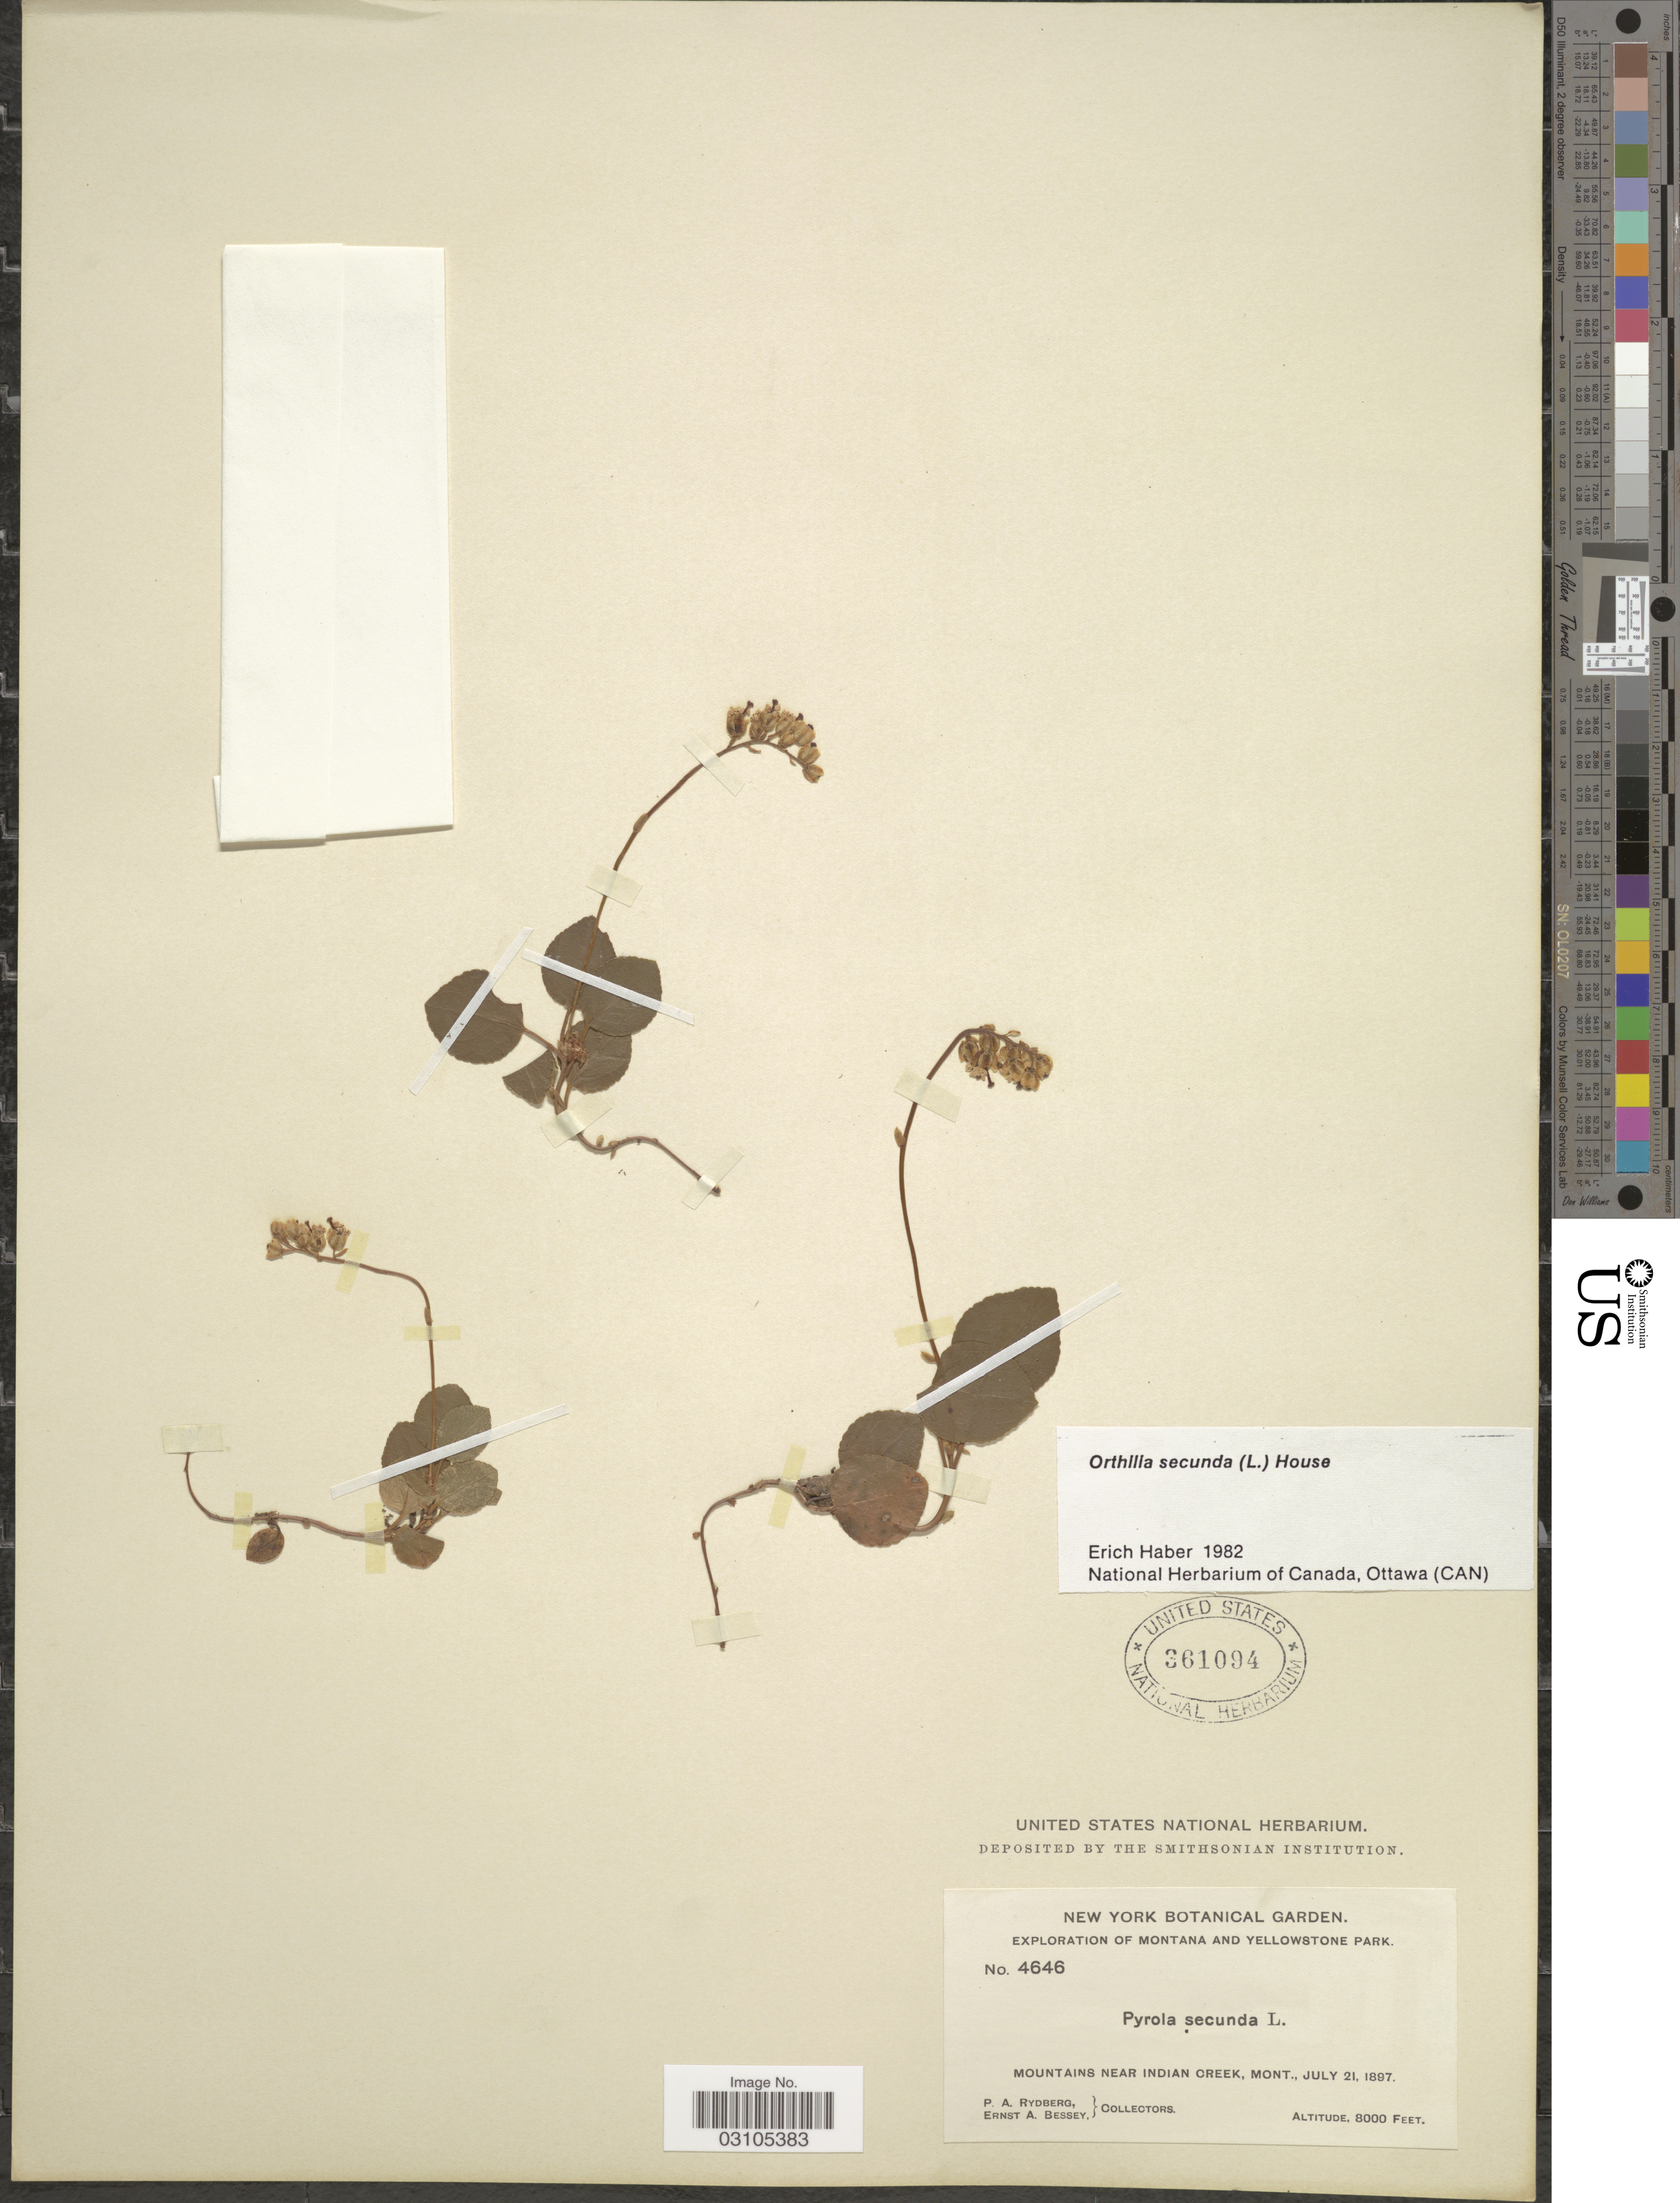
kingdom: Plantae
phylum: Tracheophyta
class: Magnoliopsida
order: Ericales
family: Ericaceae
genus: Orthilia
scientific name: Orthilia secunda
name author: (L.) House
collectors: P. A. Rydberg & E. A. Bessey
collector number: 4646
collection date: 1897-07-21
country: United States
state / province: Montana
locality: Yellowstone Park. Mountains near Indian Creek.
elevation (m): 2438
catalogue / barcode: US 361094